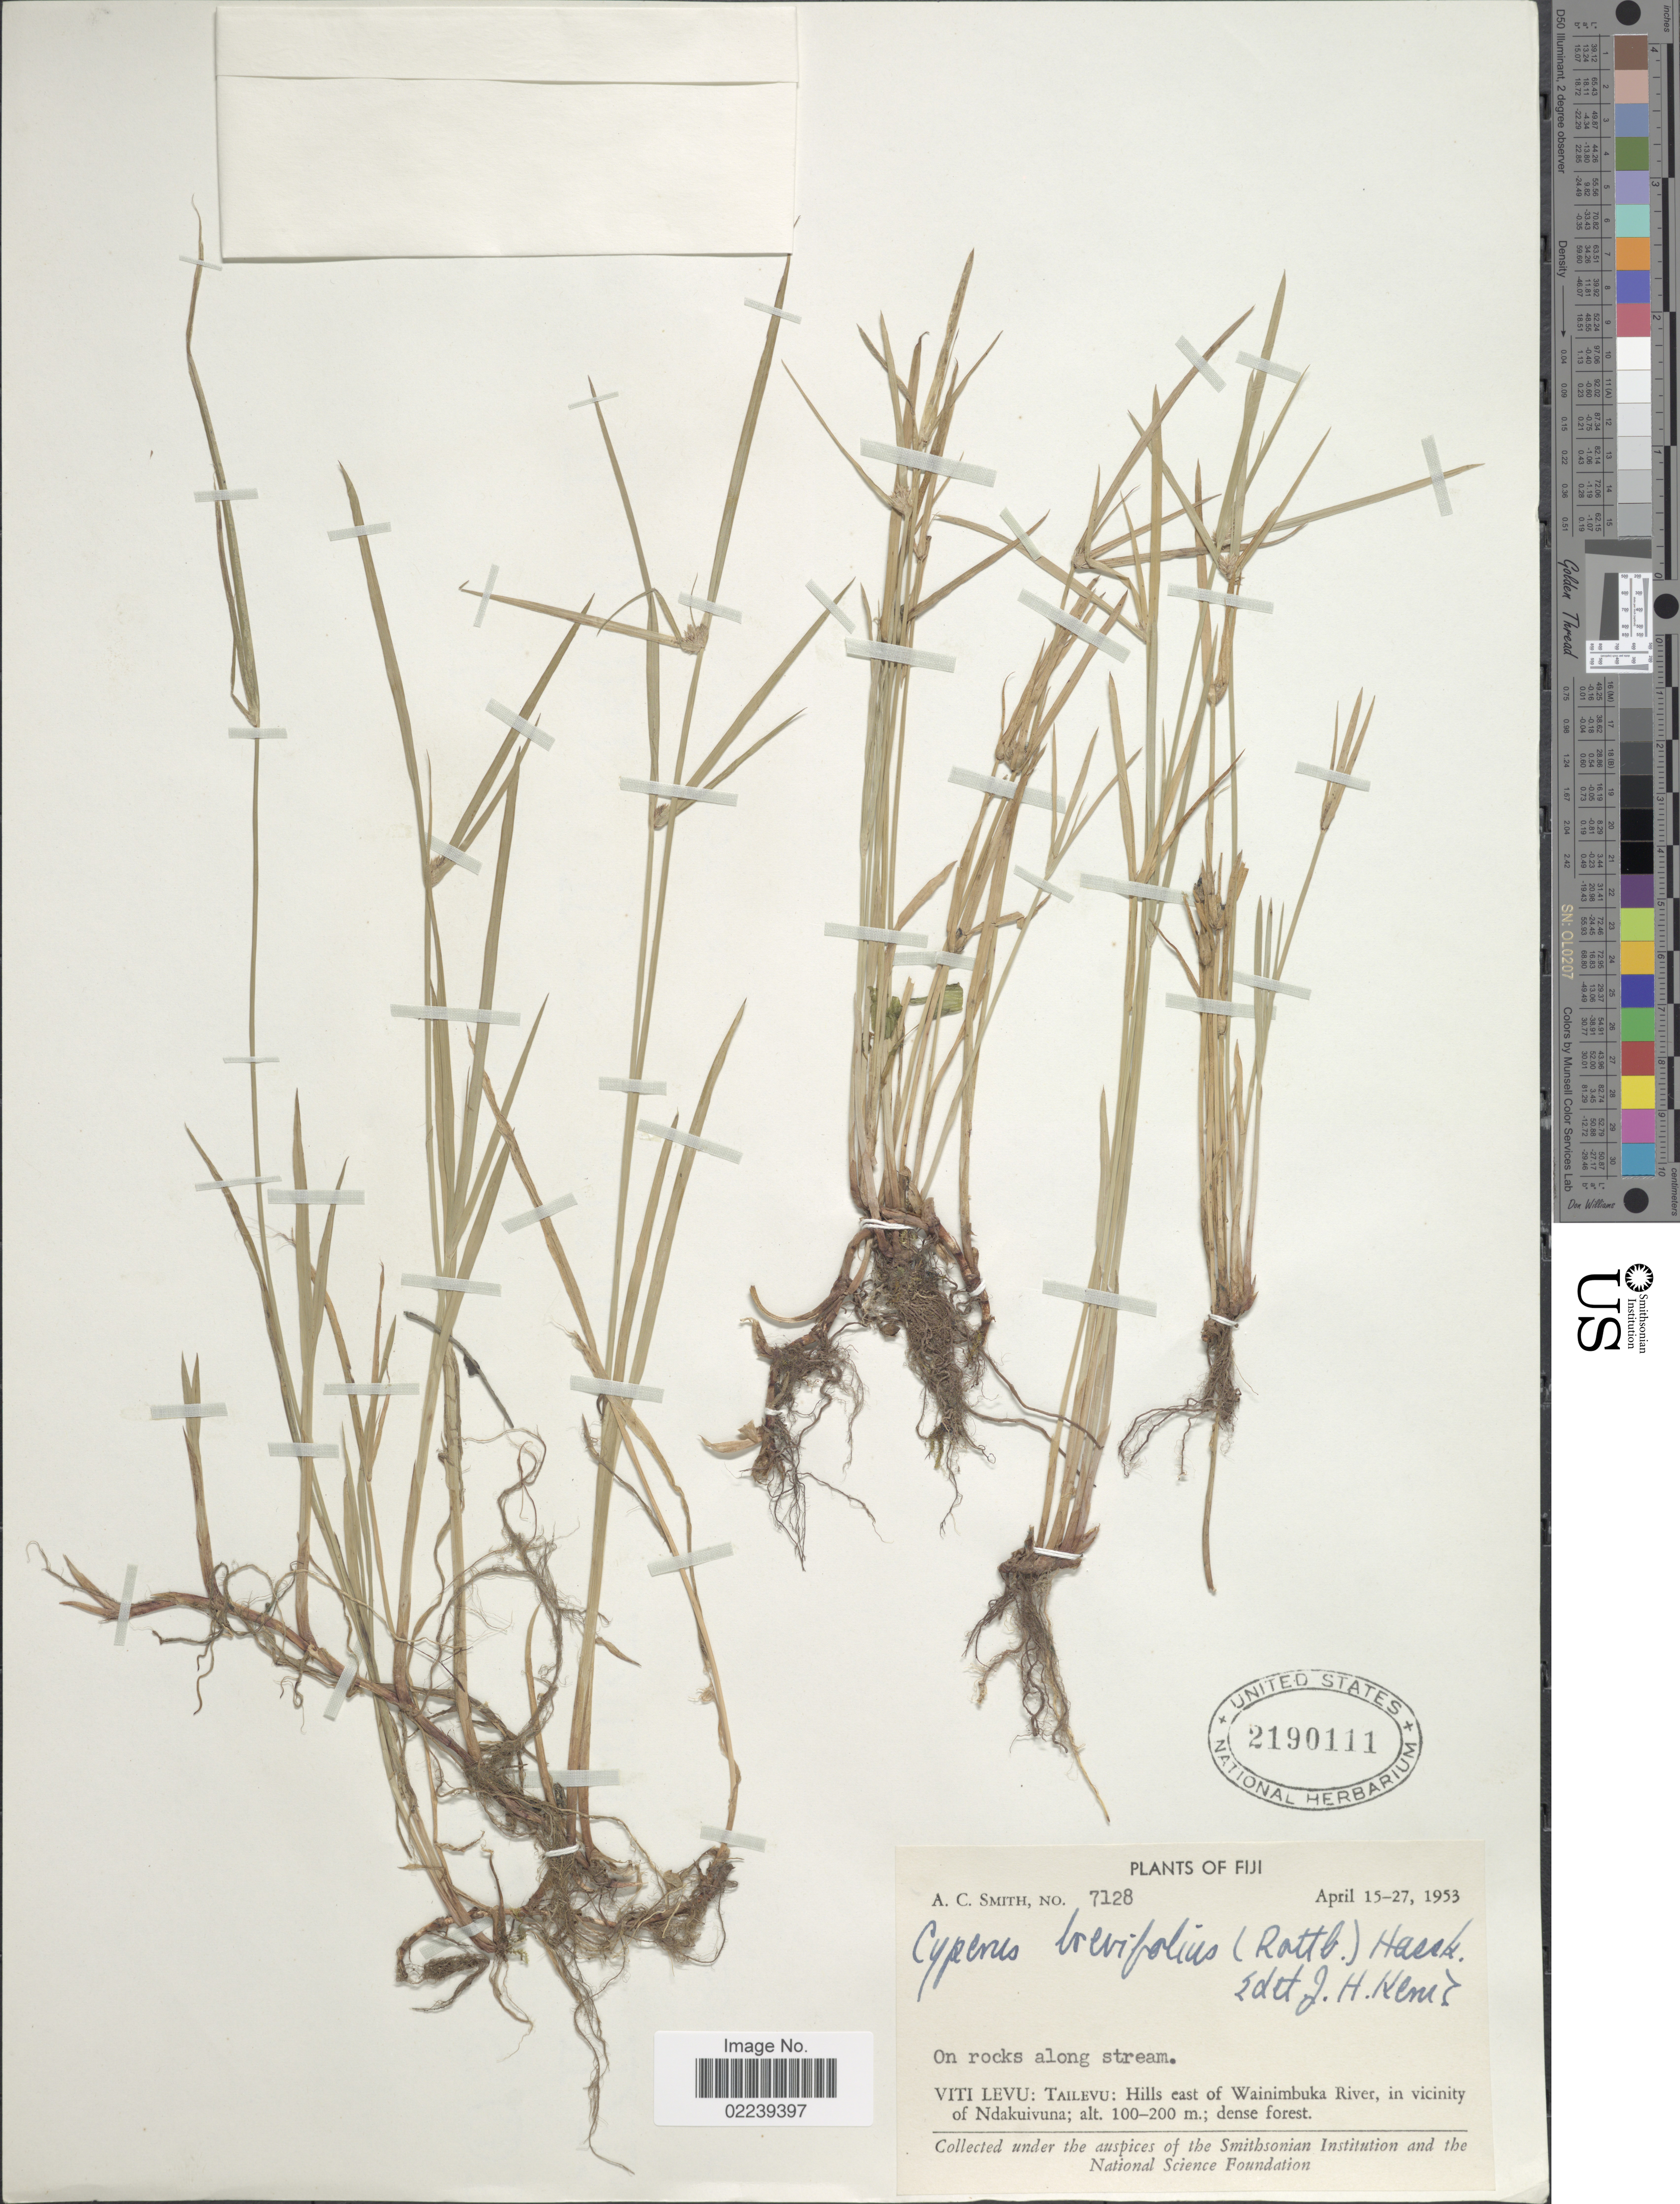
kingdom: Plantae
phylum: Tracheophyta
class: Liliopsida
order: Poales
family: Cyperaceae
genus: Cyperus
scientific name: Cyperus brevifolius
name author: (Rottb.) Hassk.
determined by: Strong, M. T., (US), Smithsonian Institution - National Museum of Natural History (UNITED STATES)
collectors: A. C. Smith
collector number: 7128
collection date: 1953-04-15/1953-04-27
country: Fiji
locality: On rocks along stream, Viti Levu: Tailevu: Hills east of Wainimbuka River, in vicinity of Ndakuivuna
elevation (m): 100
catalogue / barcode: US 2190111